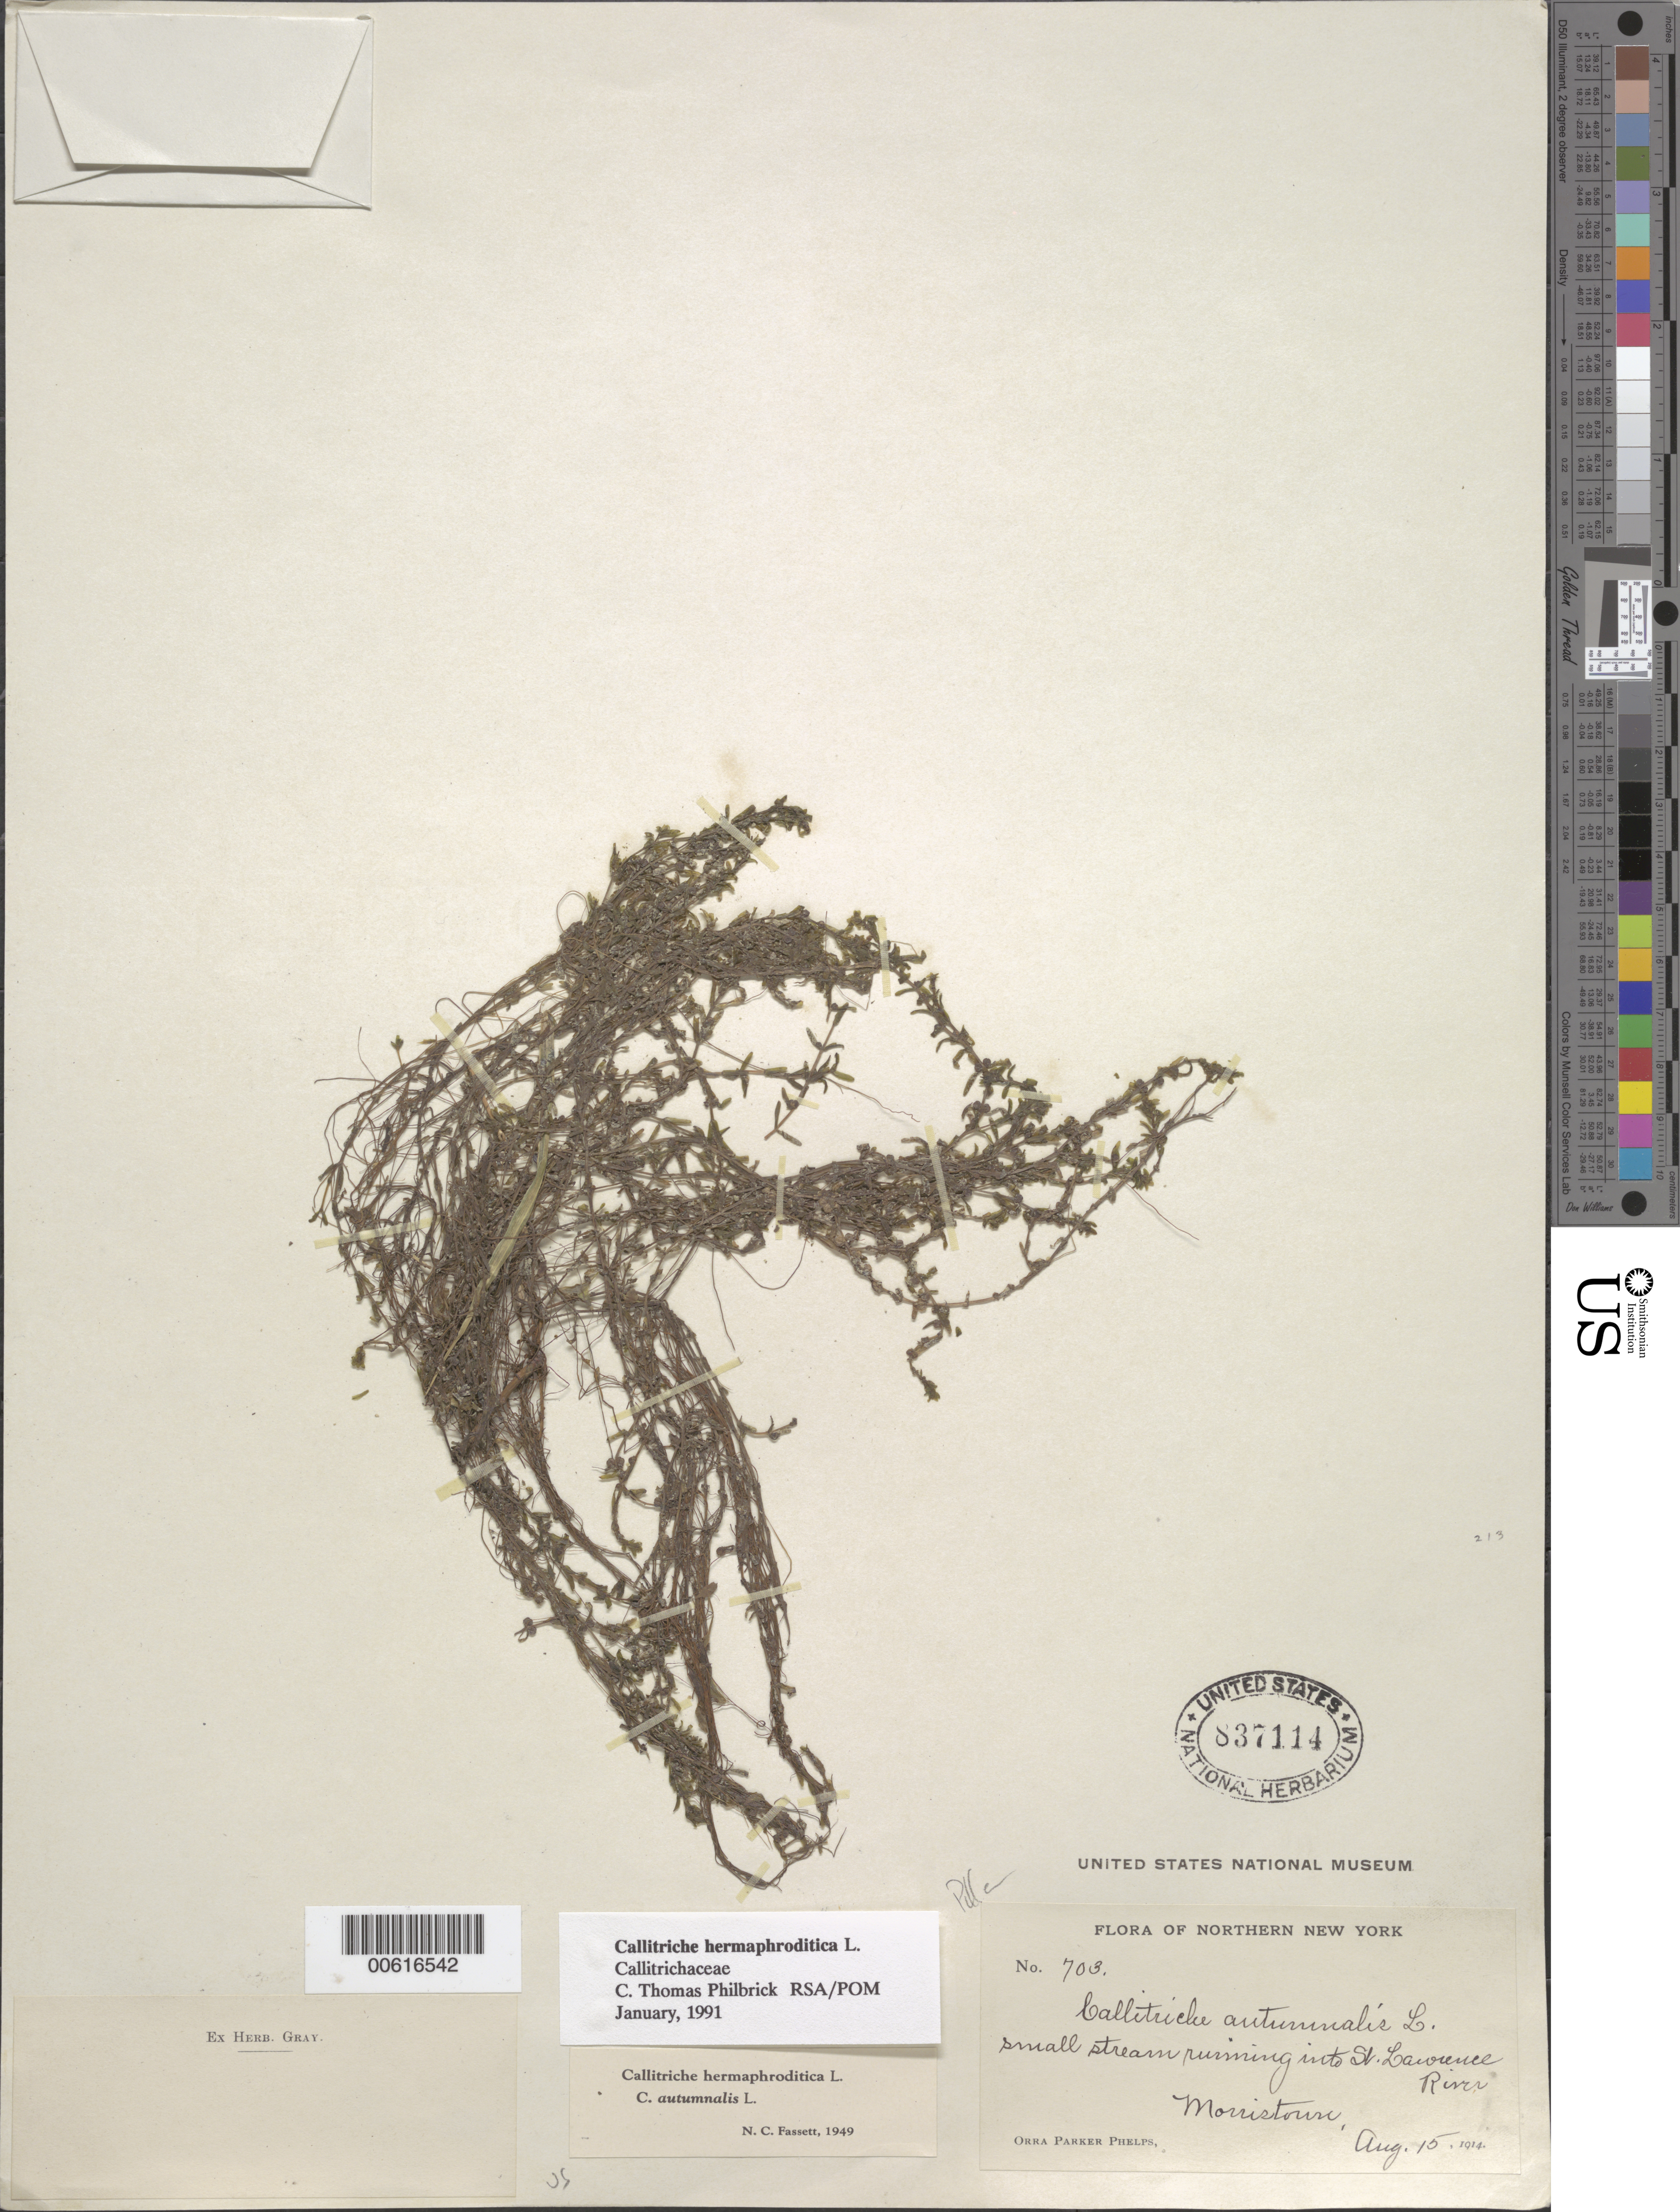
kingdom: Plantae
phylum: Tracheophyta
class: Magnoliopsida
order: Lamiales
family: Plantaginaceae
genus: Callitriche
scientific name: Callitriche hermaphroditica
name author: L.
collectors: O. P. Phelps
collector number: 703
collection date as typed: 15 Aug 1914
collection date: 1914-08-15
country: United States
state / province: New York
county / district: St. Lawrence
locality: St. Lawrence River, Morristown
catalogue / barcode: US 837114